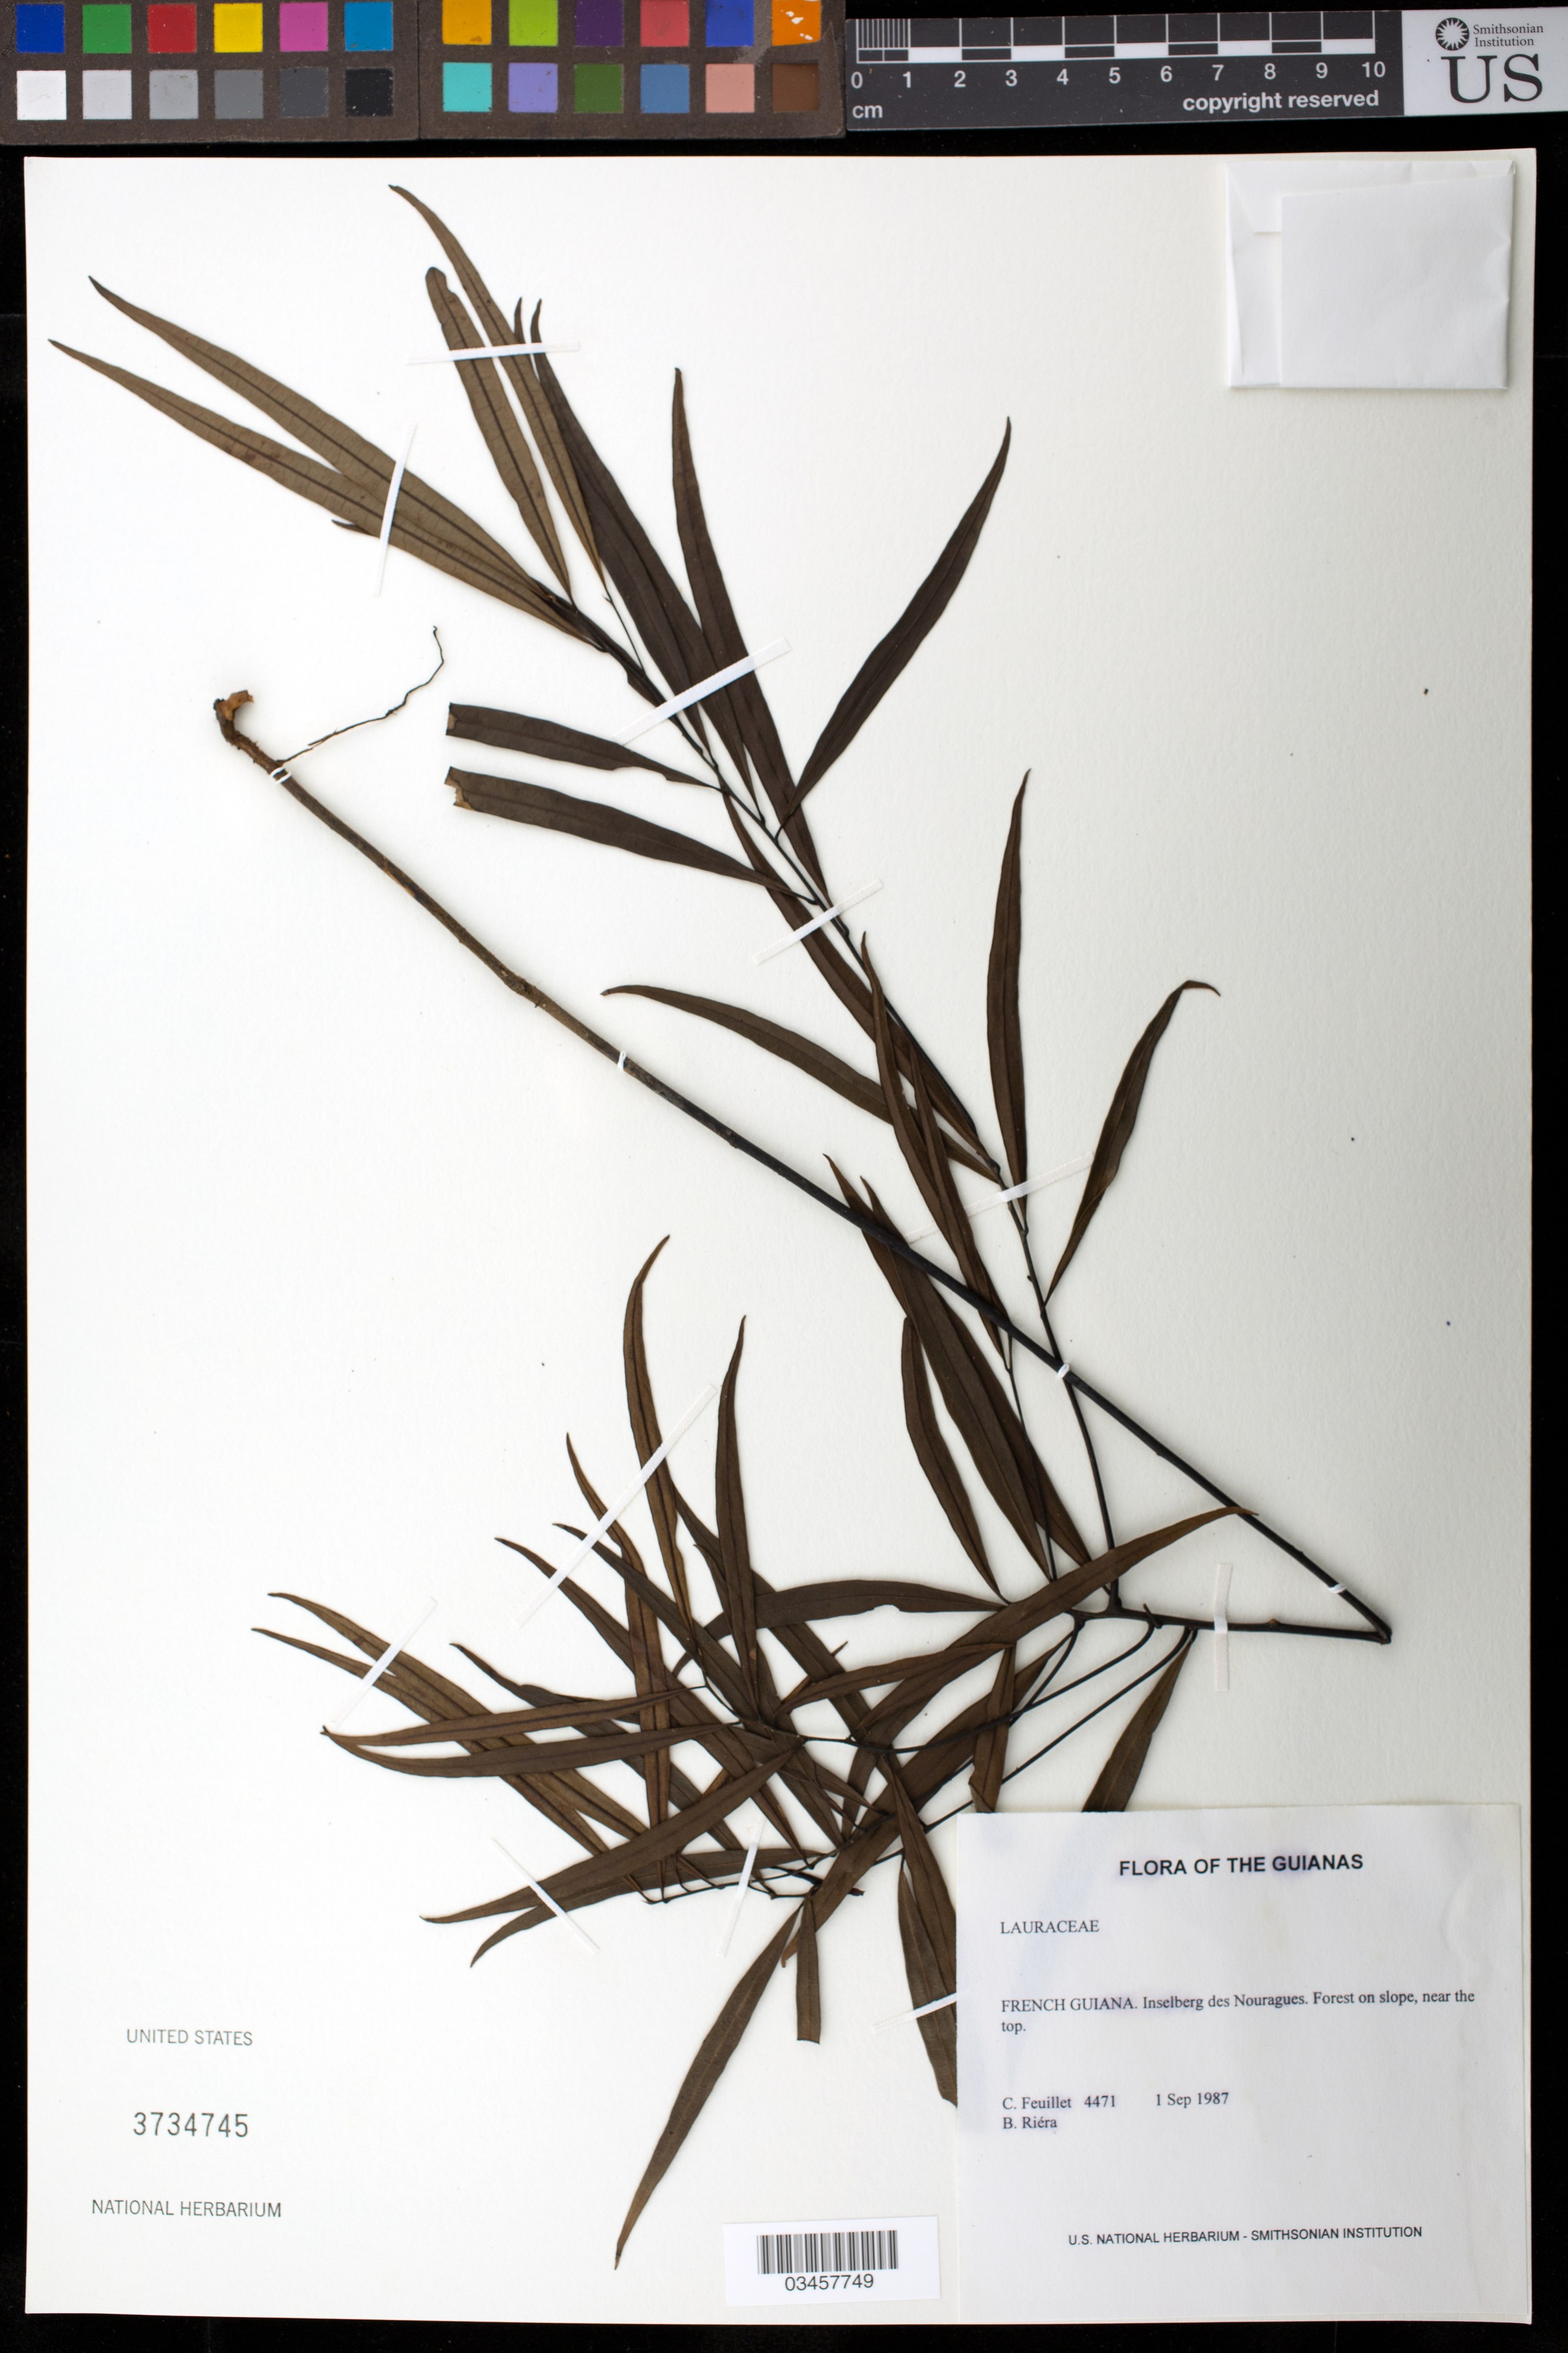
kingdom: Plantae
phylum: Tracheophyta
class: Magnoliopsida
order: Laurales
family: Lauraceae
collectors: C. Feuillet & B. Riéra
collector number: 4471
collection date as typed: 1 Sep 1987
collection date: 1987-09-01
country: French Guiana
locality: Inselberg des Nouragues.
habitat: Forest on slope, near the top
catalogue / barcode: US 3734745